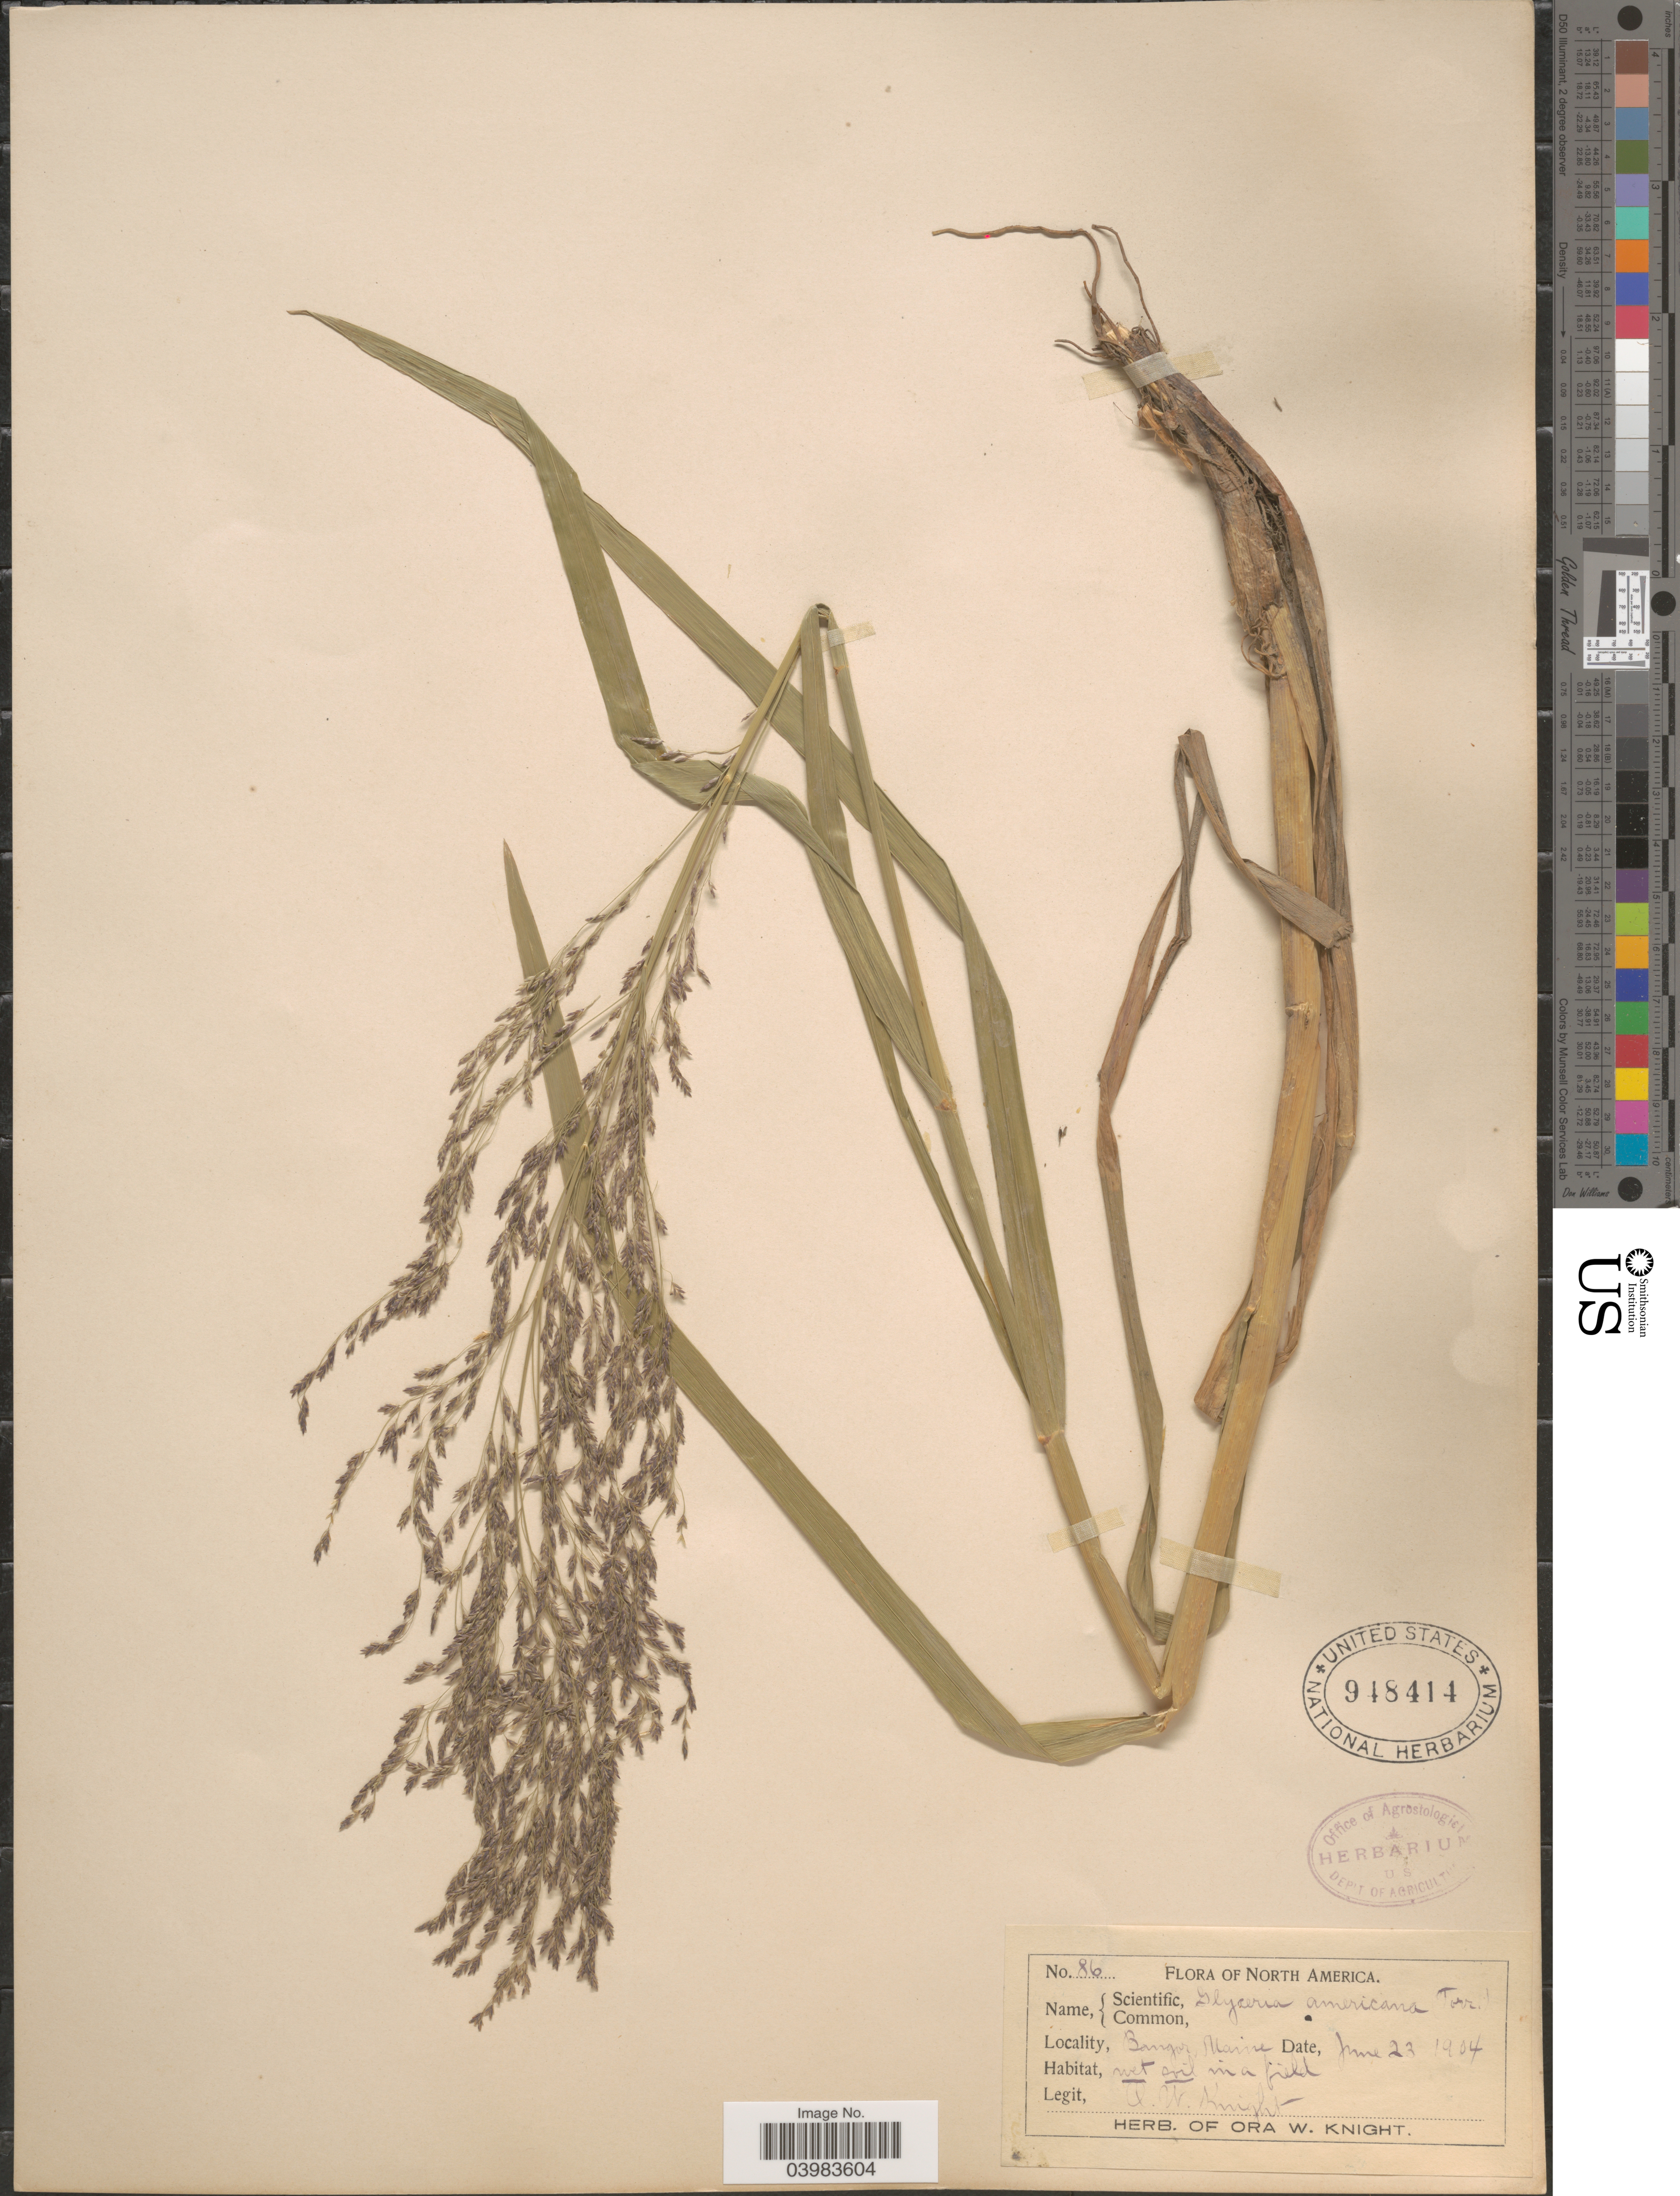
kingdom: Plantae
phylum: Tracheophyta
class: Liliopsida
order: Poales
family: Poaceae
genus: Glyceria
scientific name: Glyceria grandis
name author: S. Watson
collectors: O. Knight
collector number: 86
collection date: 1904-06-23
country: United States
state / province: Maine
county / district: Penobscot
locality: Bangor. Wet soil in a field.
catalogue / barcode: US 948414